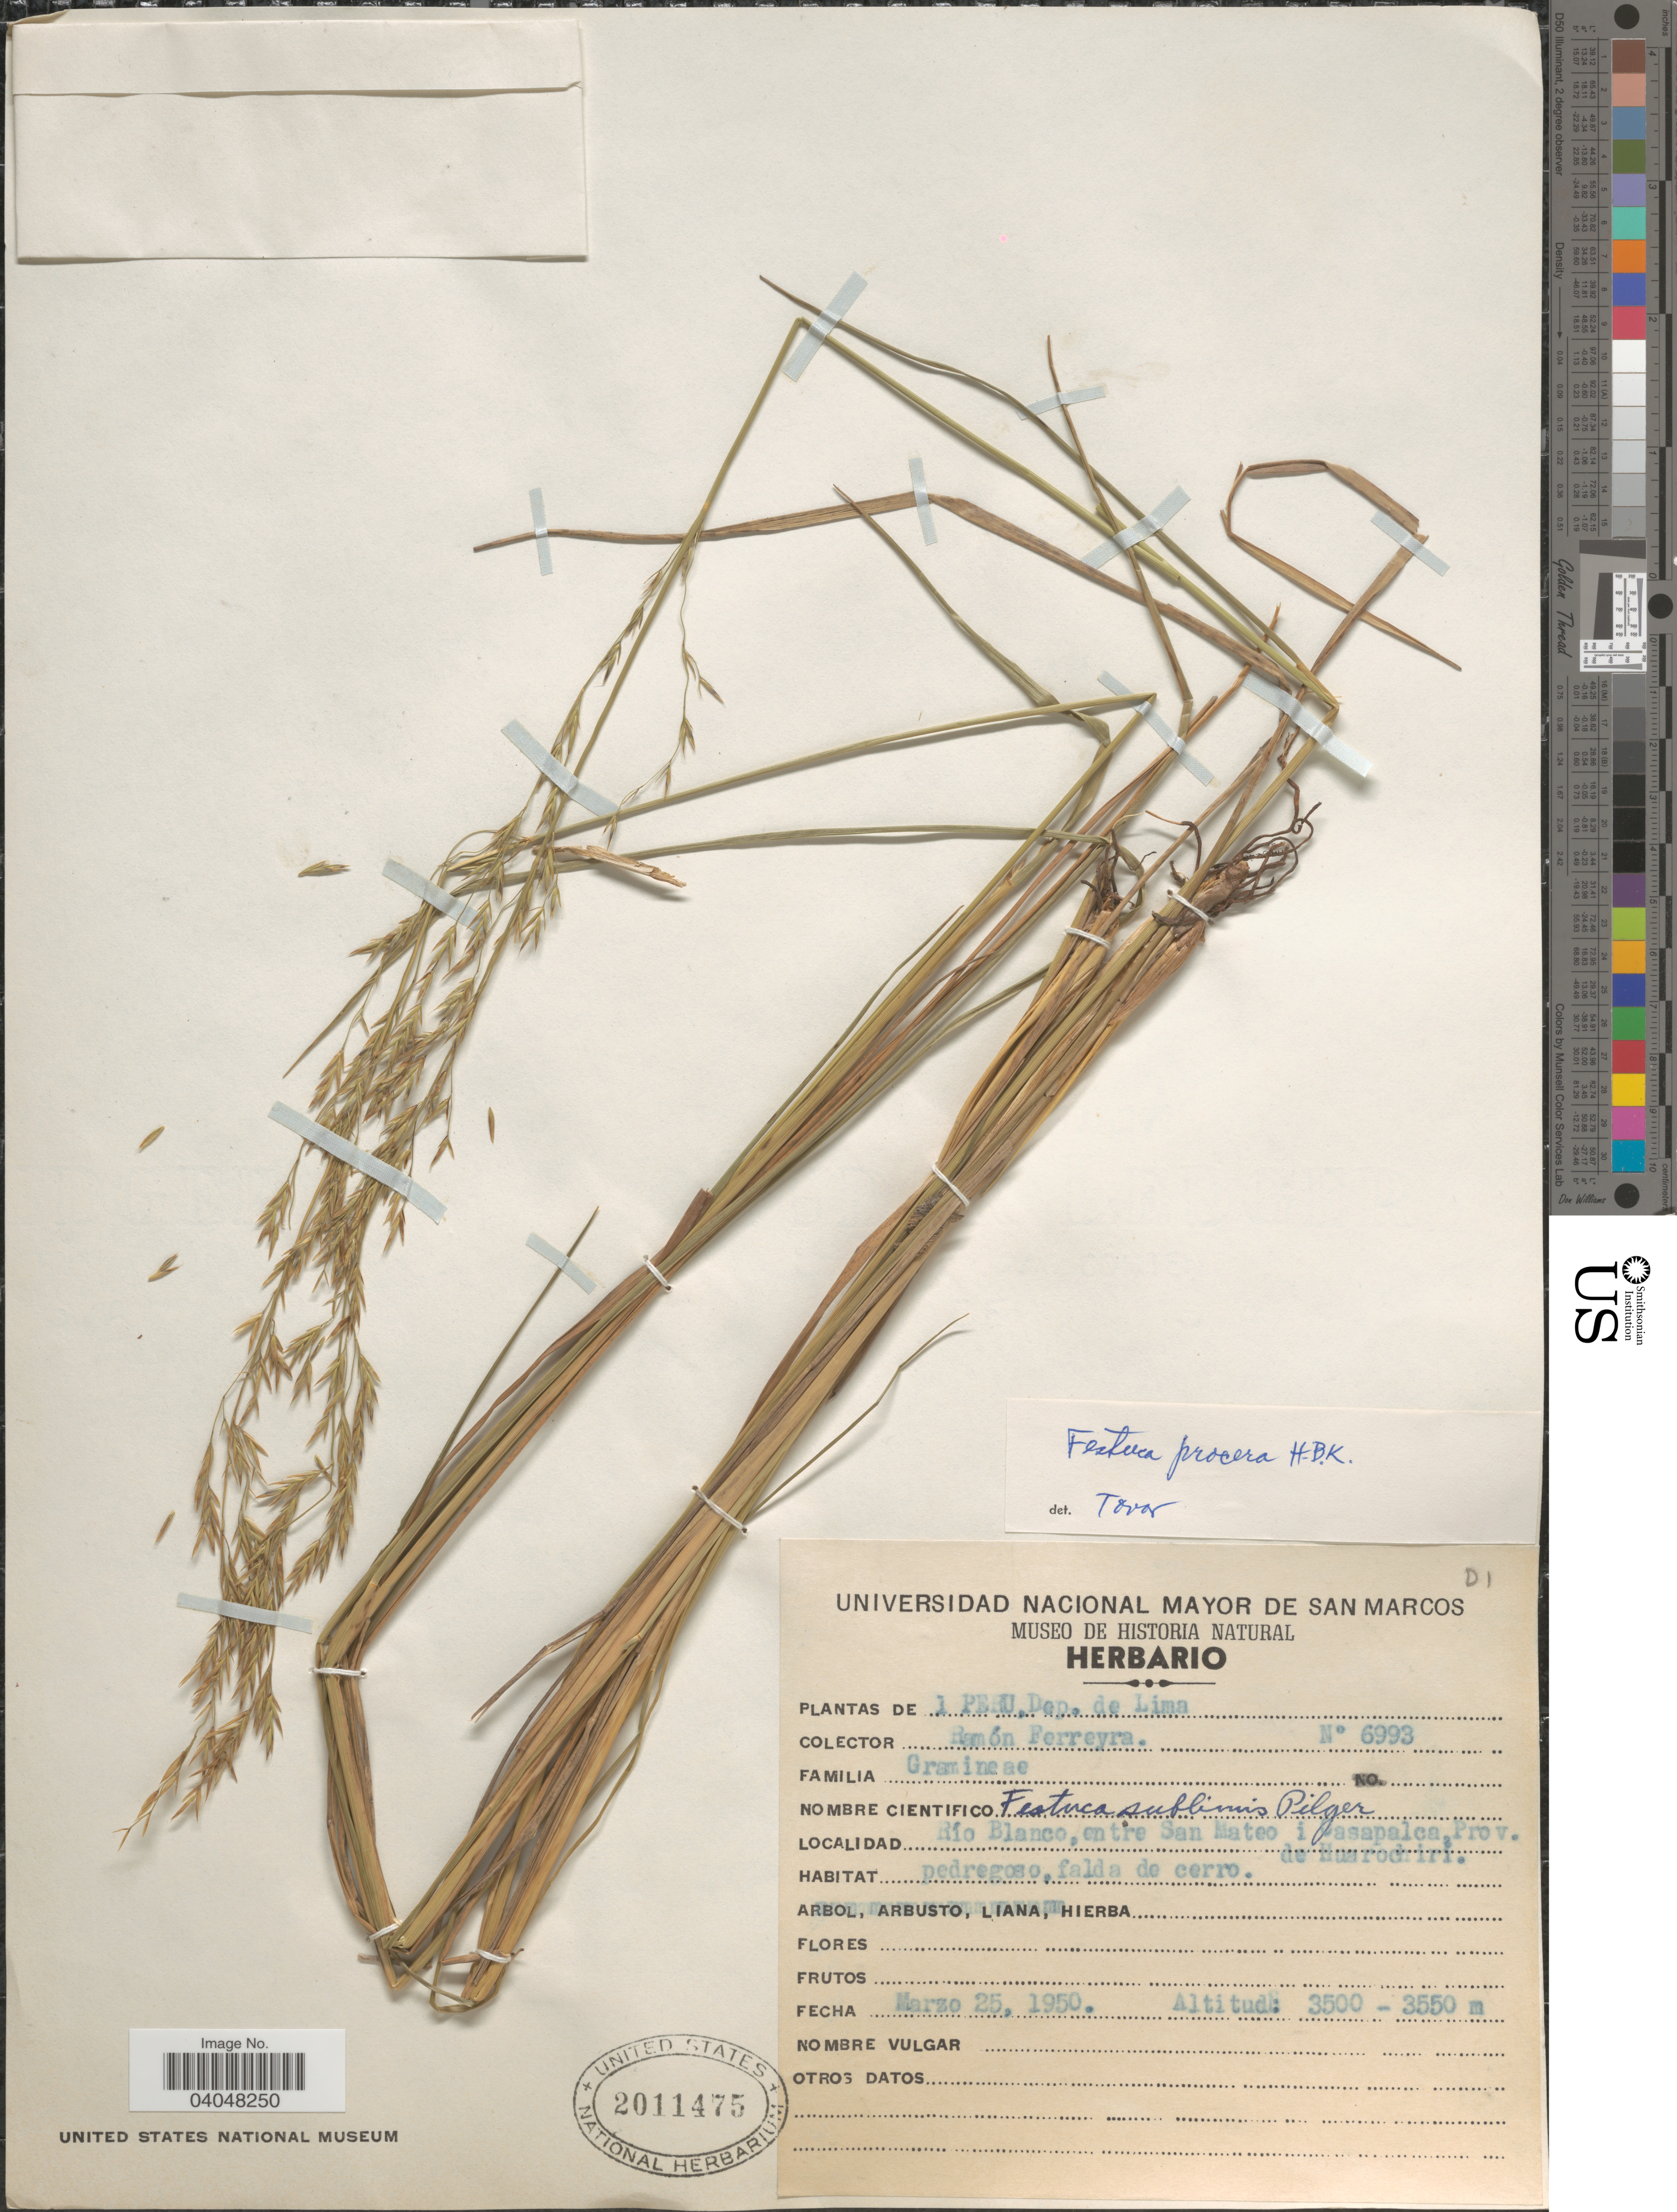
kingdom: Plantae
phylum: Tracheophyta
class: Liliopsida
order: Poales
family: Poaceae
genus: Festuca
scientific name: Festuca procera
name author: Kunth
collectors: R. A. Ferreyra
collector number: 6993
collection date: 1950-03-25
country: Peru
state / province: Lima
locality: Dep. de Lima. Río Blanco, entre San Mateo i Casapalca, Prov. de Huarochirí.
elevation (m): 3500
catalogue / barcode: US 2011475